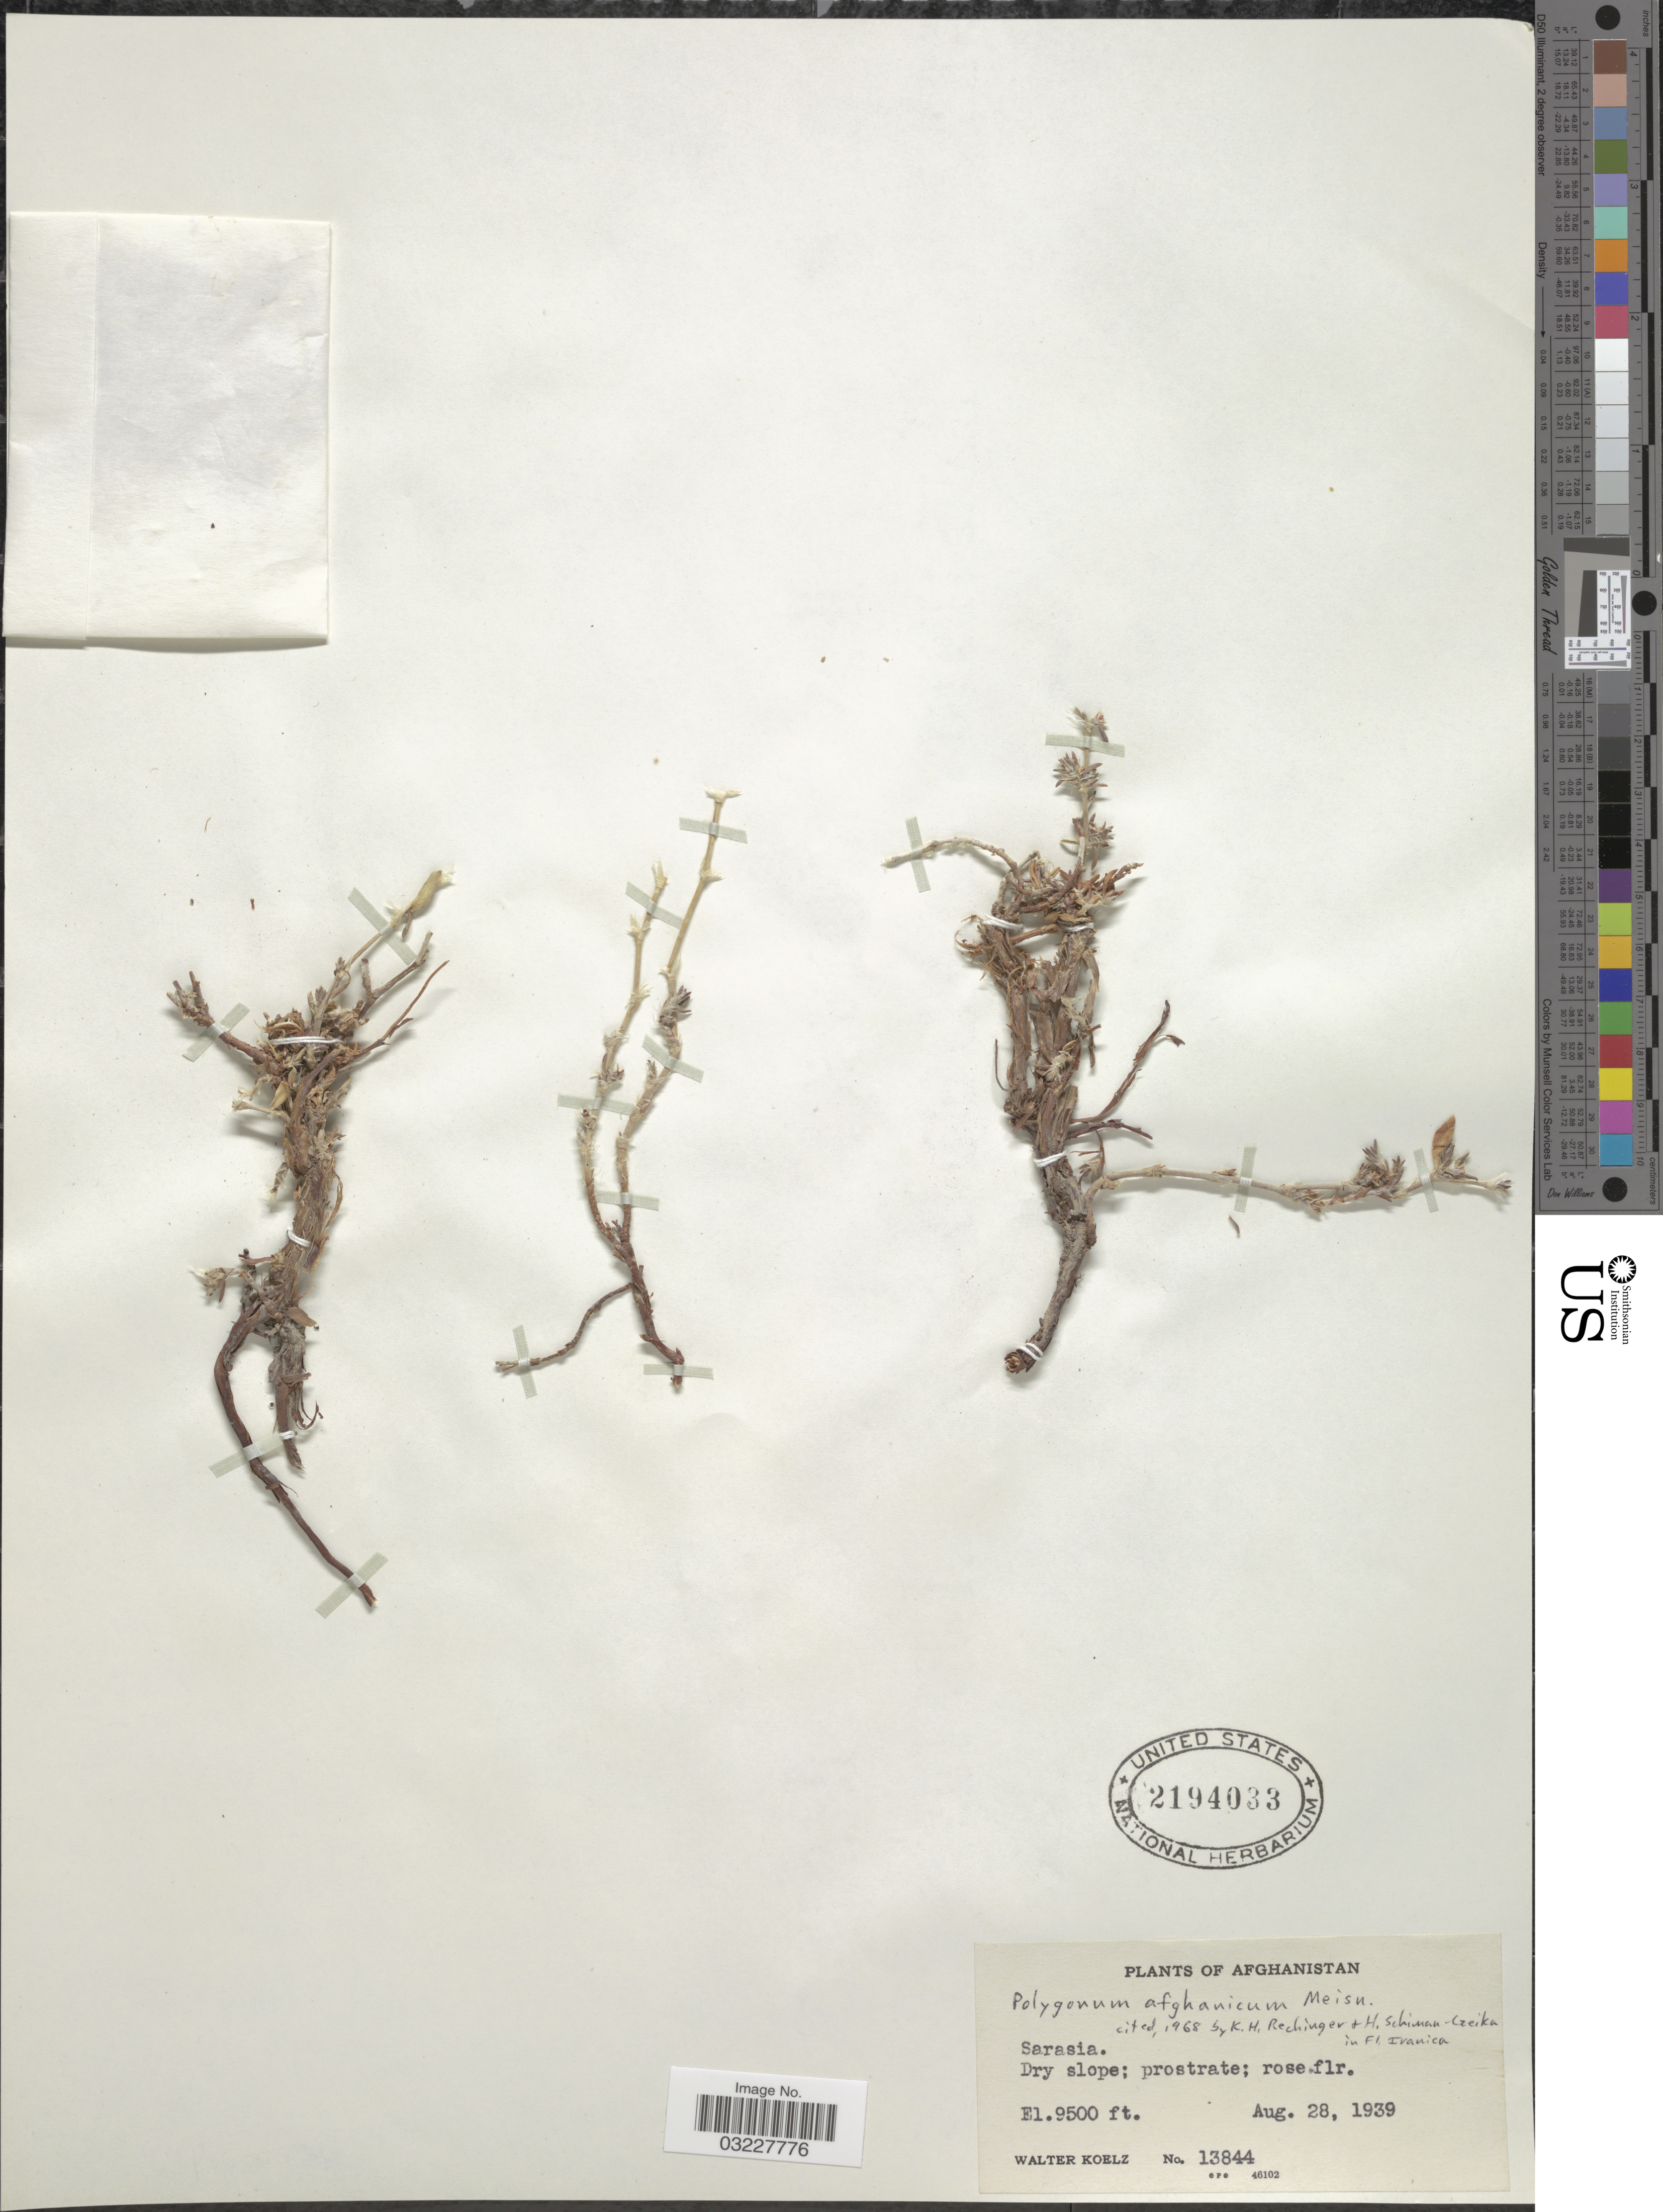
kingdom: Plantae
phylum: Tracheophyta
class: Magnoliopsida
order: Caryophyllales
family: Polygonaceae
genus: Polygonum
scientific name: Polygonum afghanicum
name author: Meisn.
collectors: W. N. Koelz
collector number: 13844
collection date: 1939-08-28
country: Afghanistan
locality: Sarasia.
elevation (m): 2896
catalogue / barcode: US 2194033